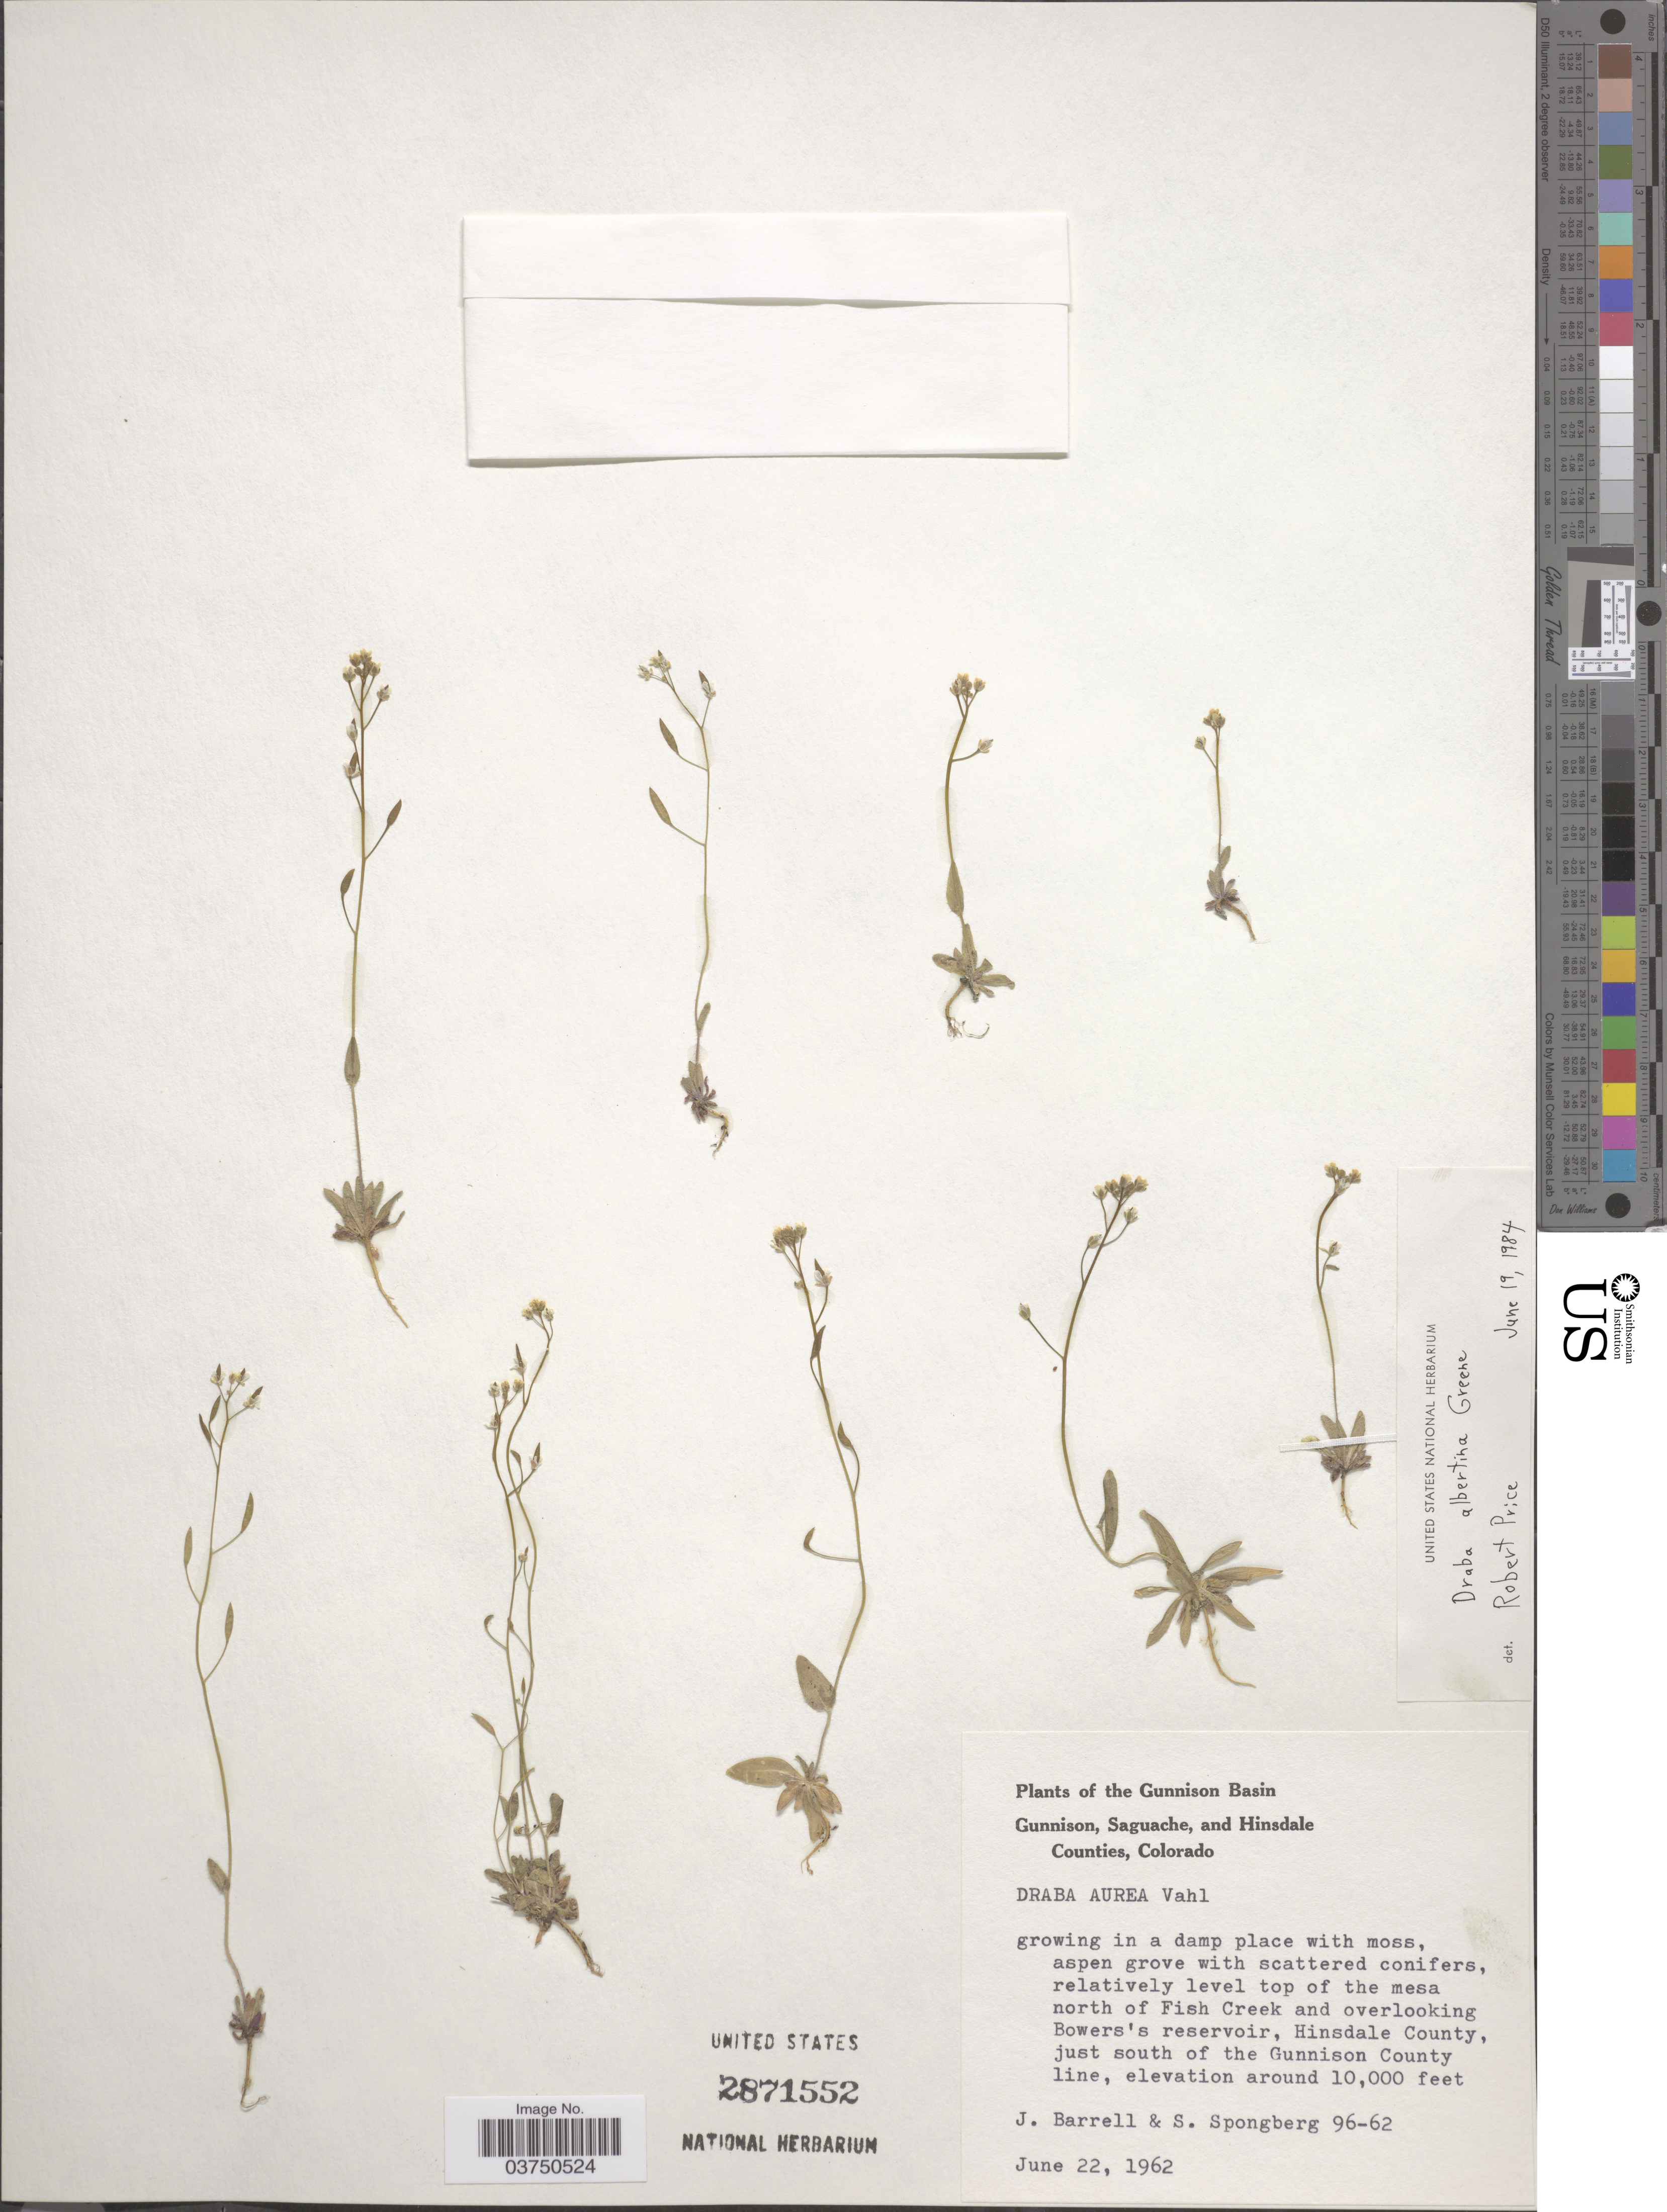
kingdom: Plantae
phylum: Tracheophyta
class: Magnoliopsida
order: Brassicales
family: Brassicaceae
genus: Draba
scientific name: Draba albertina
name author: Greene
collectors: J. Barrell & S. A.Spongberg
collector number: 96-62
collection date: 1962-06-22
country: United States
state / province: Colorado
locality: The Gunnison Basin. Relatively level top of the mesa north of Fish Creek and overlooking Bowers's reservoir, Hinsdale County, just south of the Gunnison County line.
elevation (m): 3048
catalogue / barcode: US 2871552